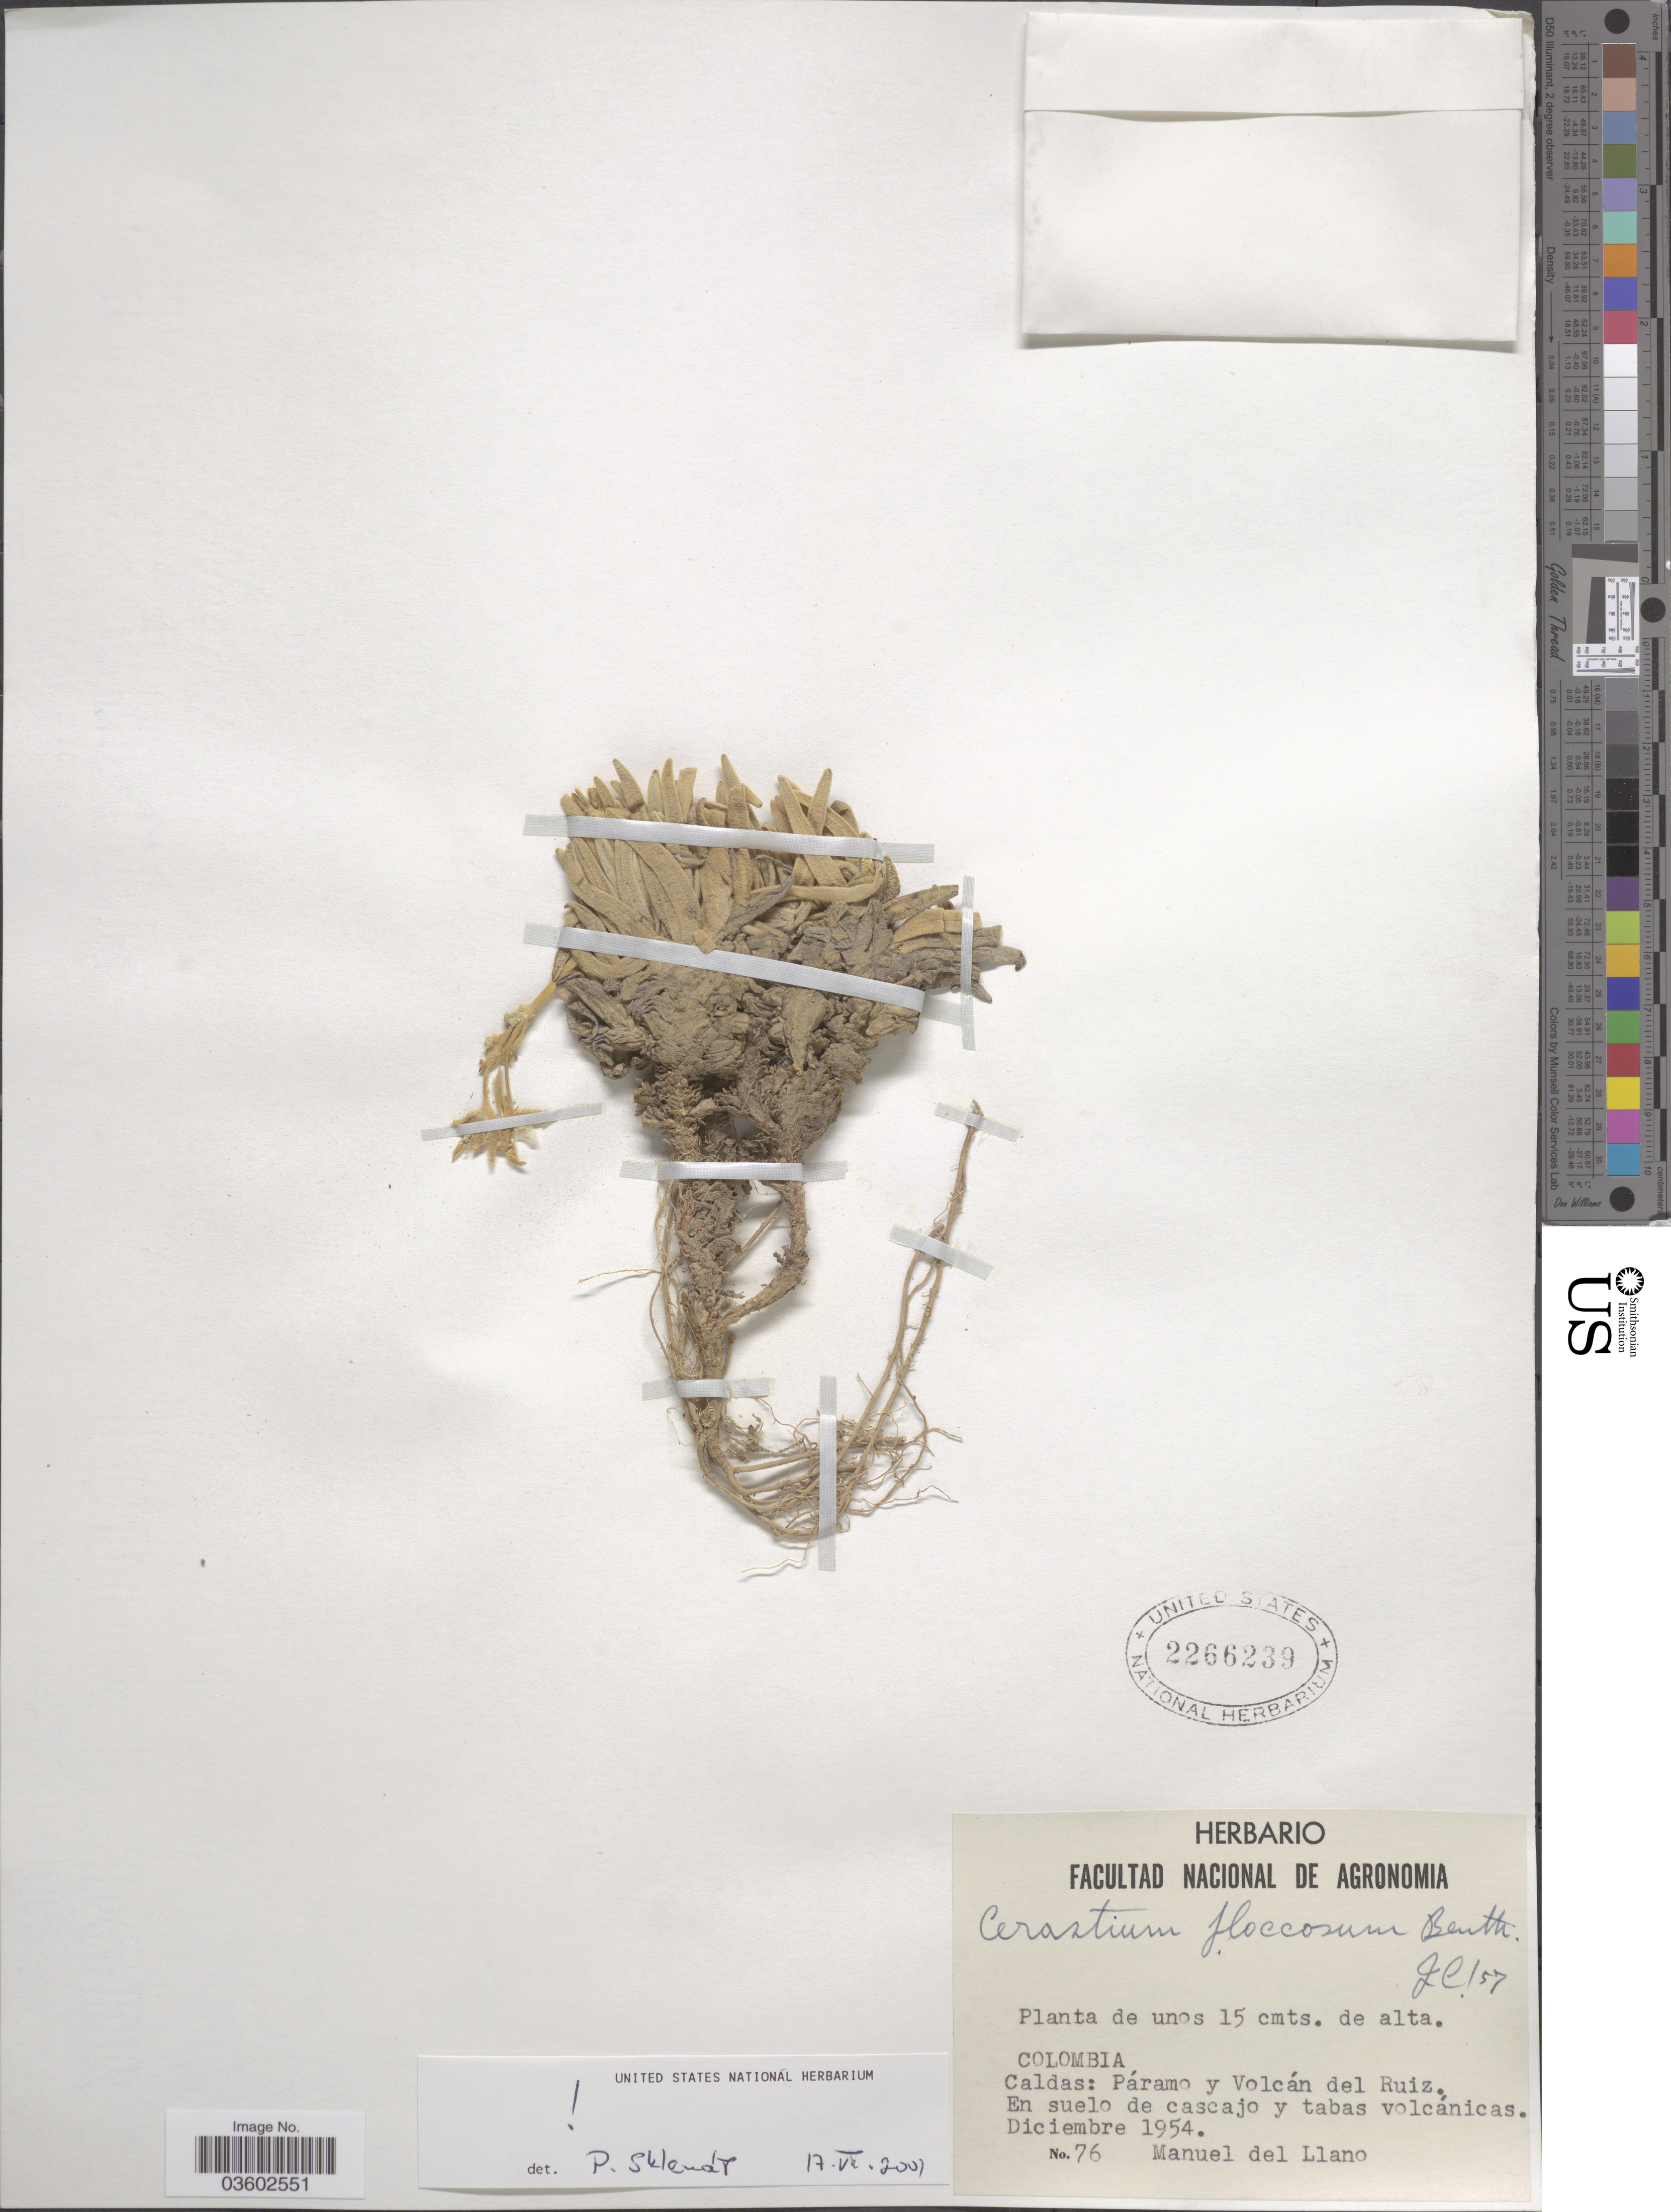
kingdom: Plantae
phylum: Tracheophyta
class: Magnoliopsida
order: Caryophyllales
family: Caryophyllaceae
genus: Cerastium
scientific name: Cerastium floccosum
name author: Benth.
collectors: M. d. Llano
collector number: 76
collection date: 1954-12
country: Colombia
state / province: Caldas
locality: Páramo y Volcán del Ruiz.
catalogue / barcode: US 2266239